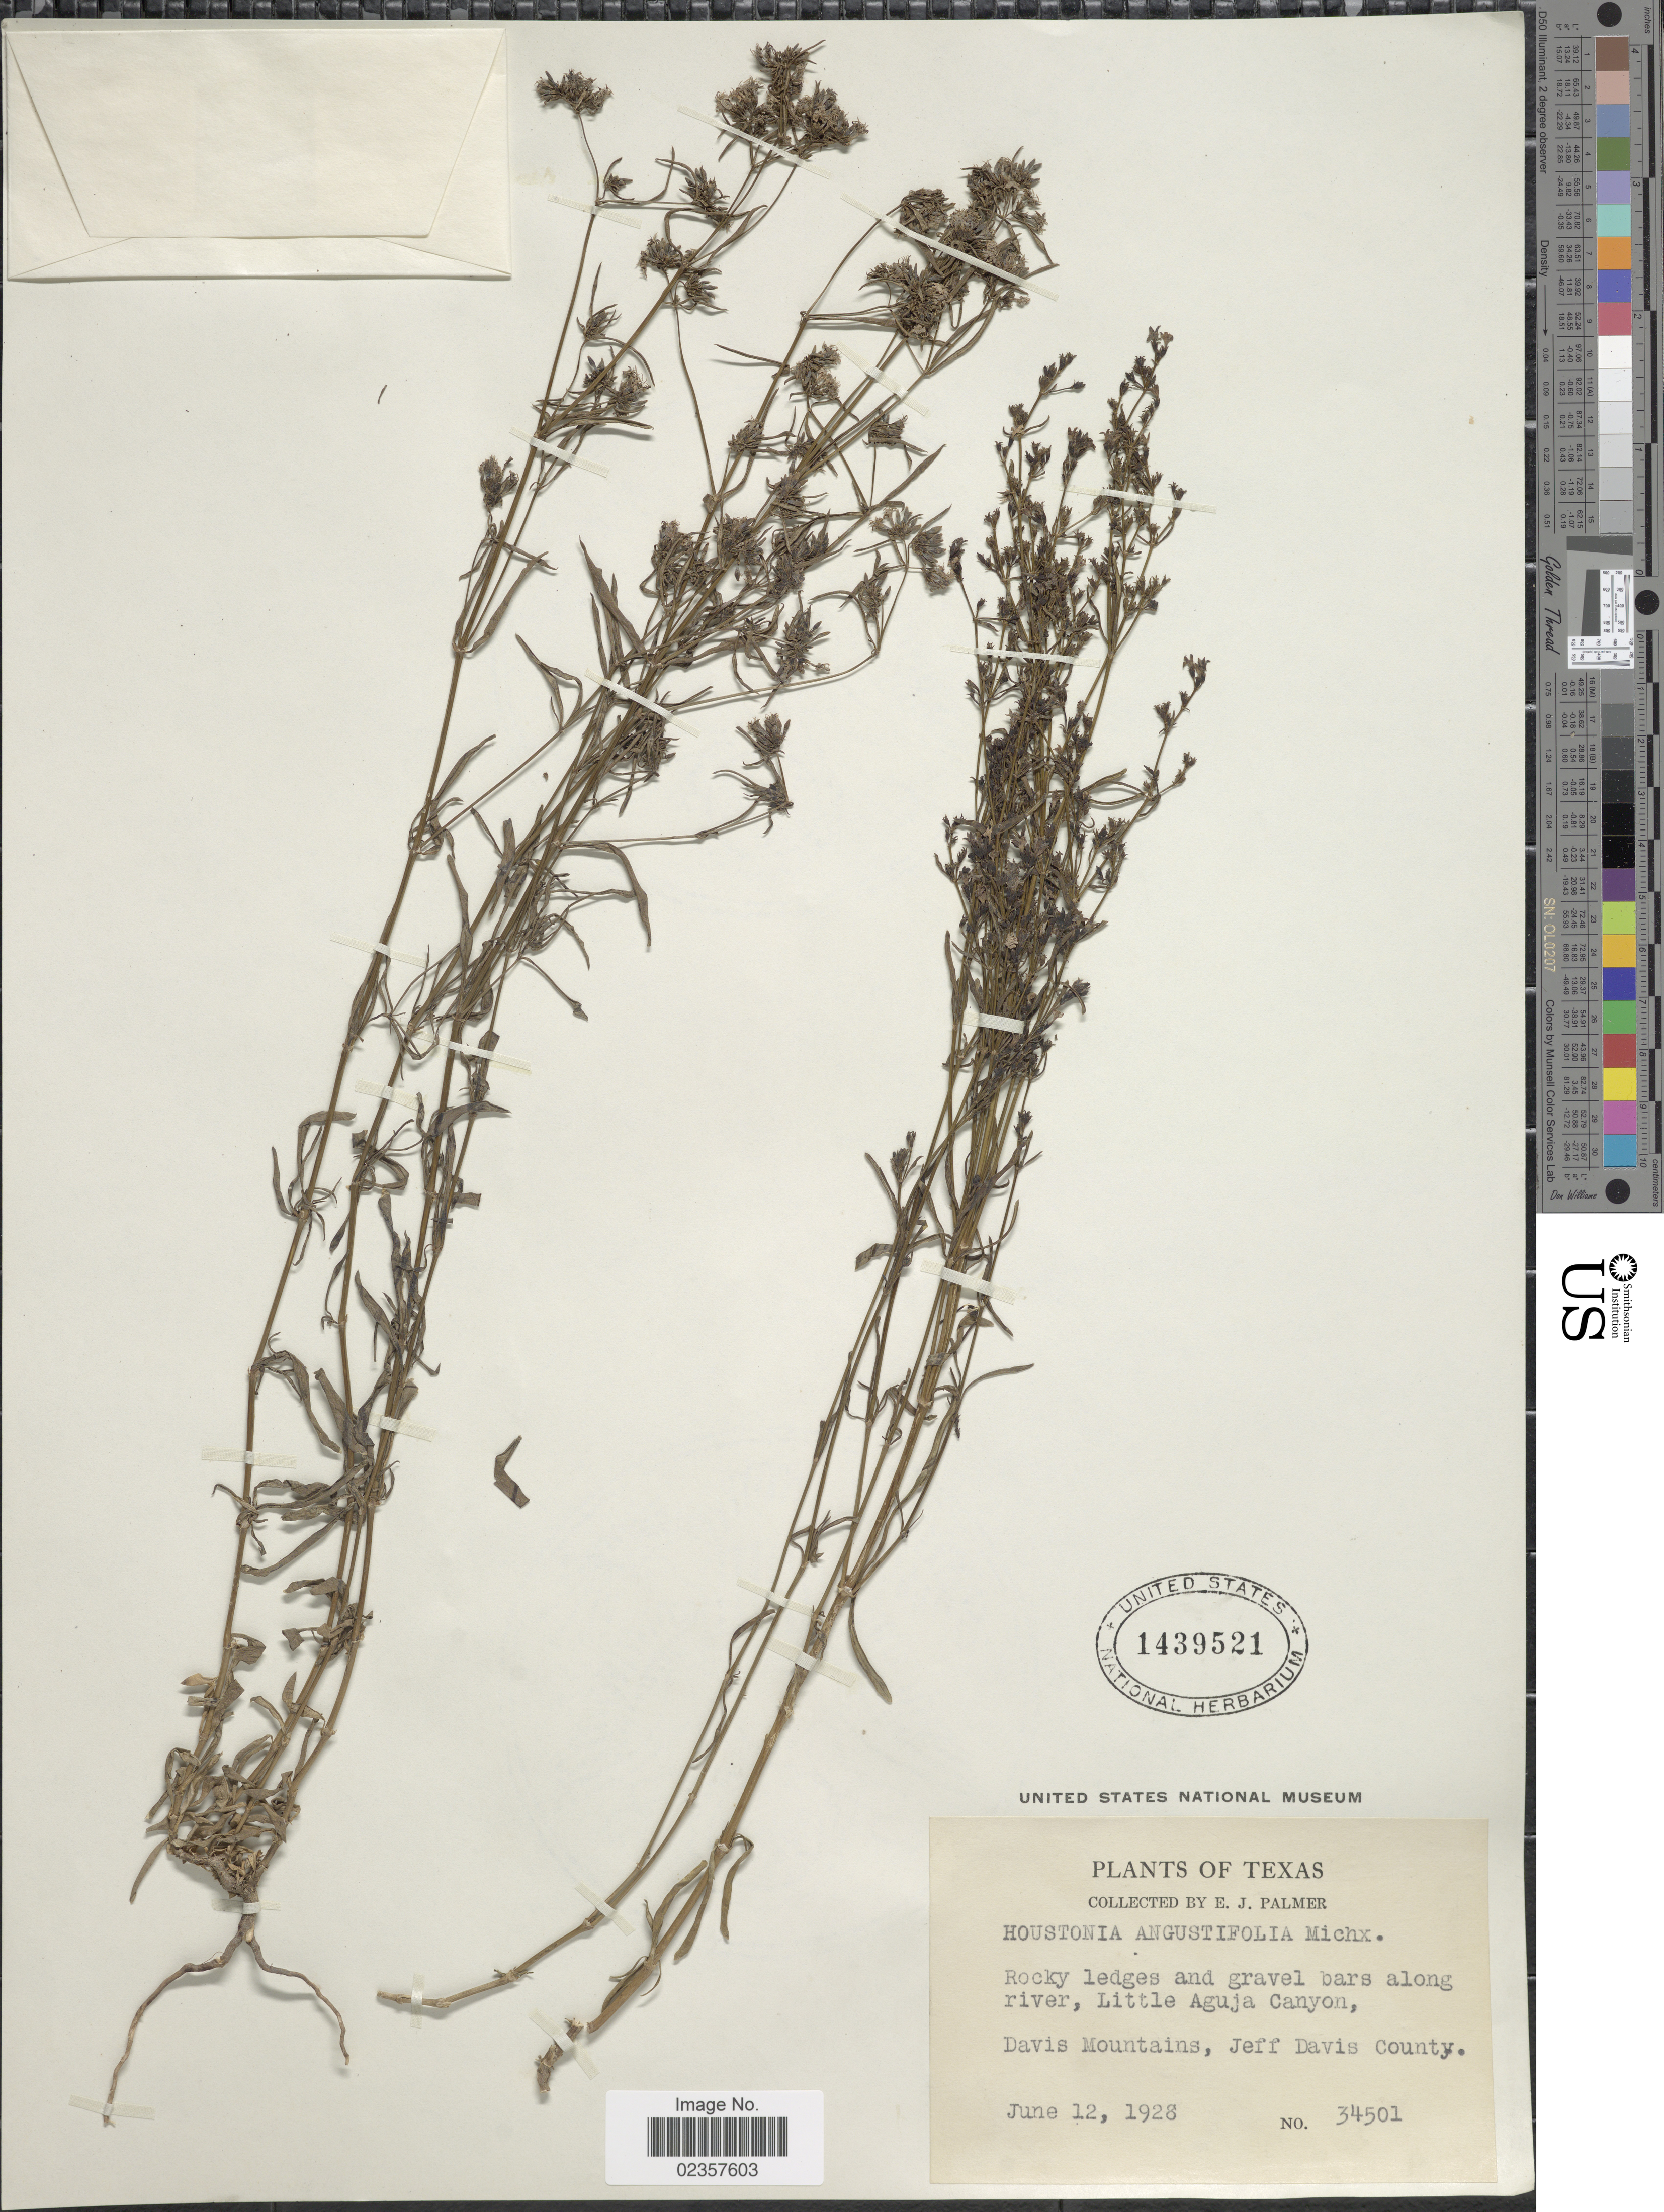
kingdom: Plantae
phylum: Tracheophyta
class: Magnoliopsida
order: Gentianales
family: Rubiaceae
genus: Houstonia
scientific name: Houstonia nigricans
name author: (Lam.) Fernald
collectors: E. J. Palmer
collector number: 34501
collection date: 1928-06-12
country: United States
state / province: Texas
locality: Little Aguja Canyon, Davis Mountains, Jeff Davis County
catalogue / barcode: US 1439521